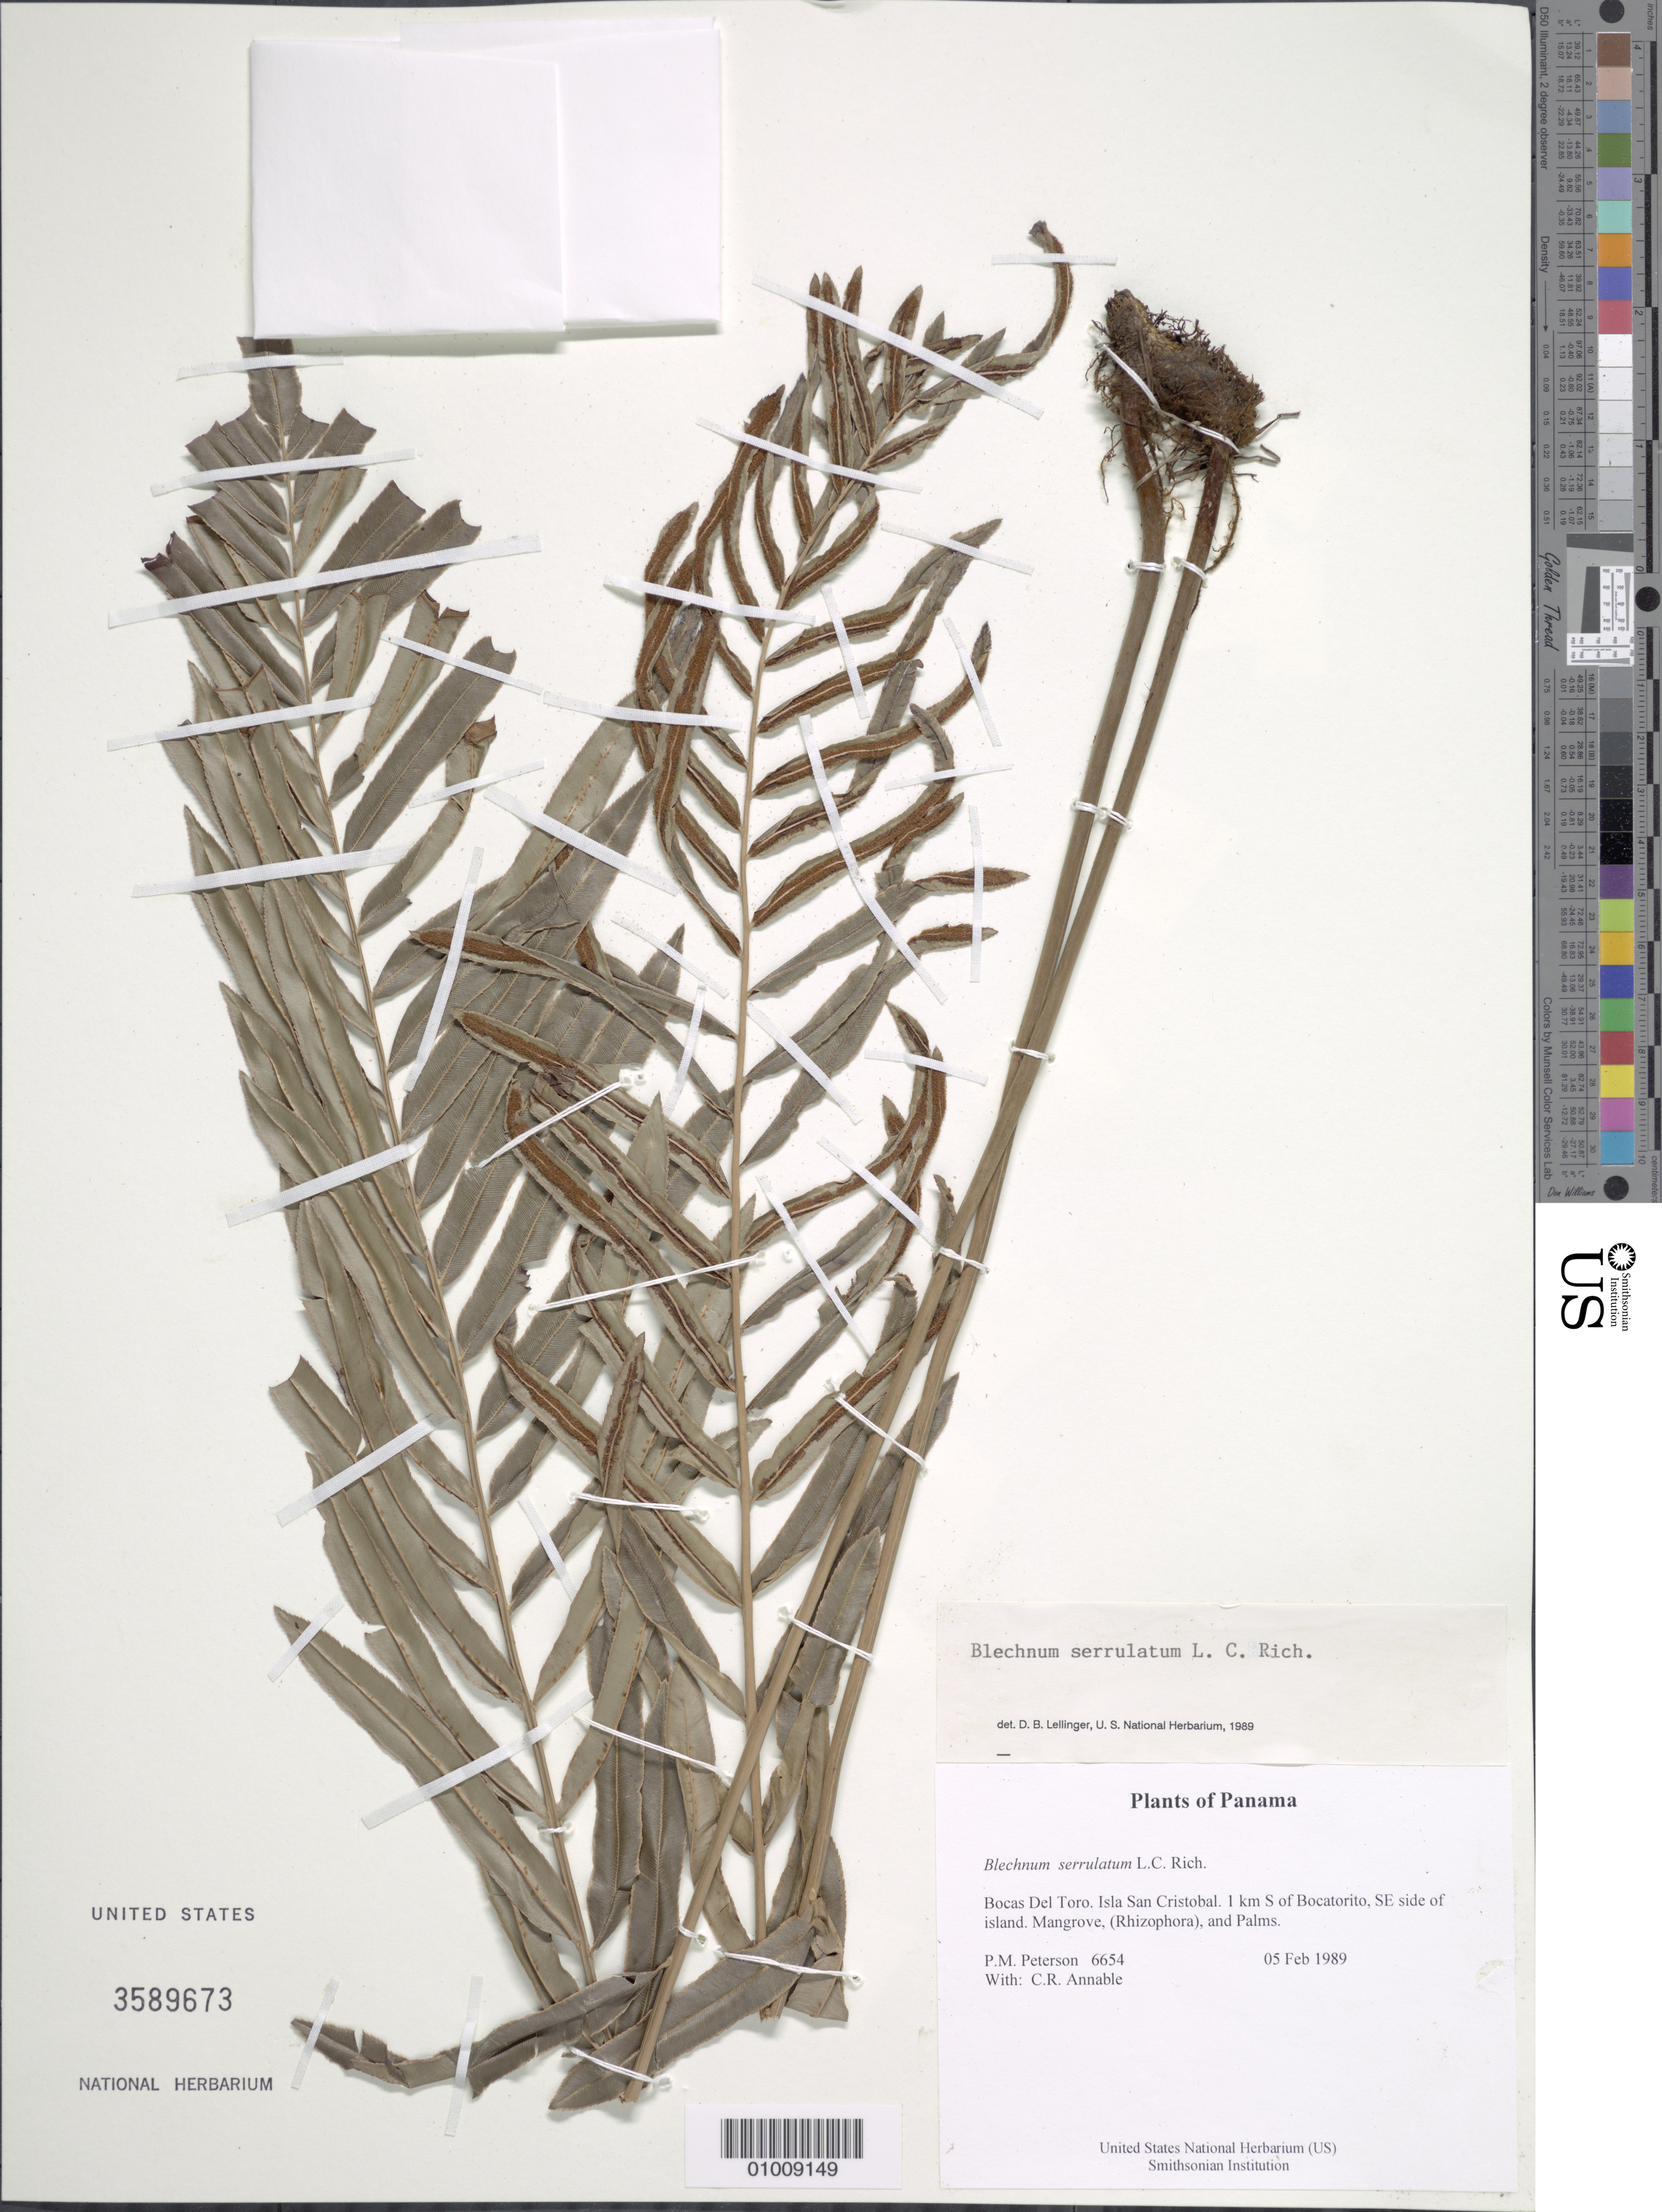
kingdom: Plantae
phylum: Tracheophyta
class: Polypodiopsida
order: Polypodiales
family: Blechnaceae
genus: Telmatoblechnum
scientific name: Telmatoblechnum serrulatum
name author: (Rich.) Perrie et al.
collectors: P. M. Peterson & C. R. Annable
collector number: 06654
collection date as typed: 05 Feb 1989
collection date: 1989-02-05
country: Panama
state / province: Bocas del Toro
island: San Cristobal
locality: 1 km S of Bocatorito, SE side of island.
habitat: Mangrove, (Rhizophora), and Palms.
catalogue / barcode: US 3589673